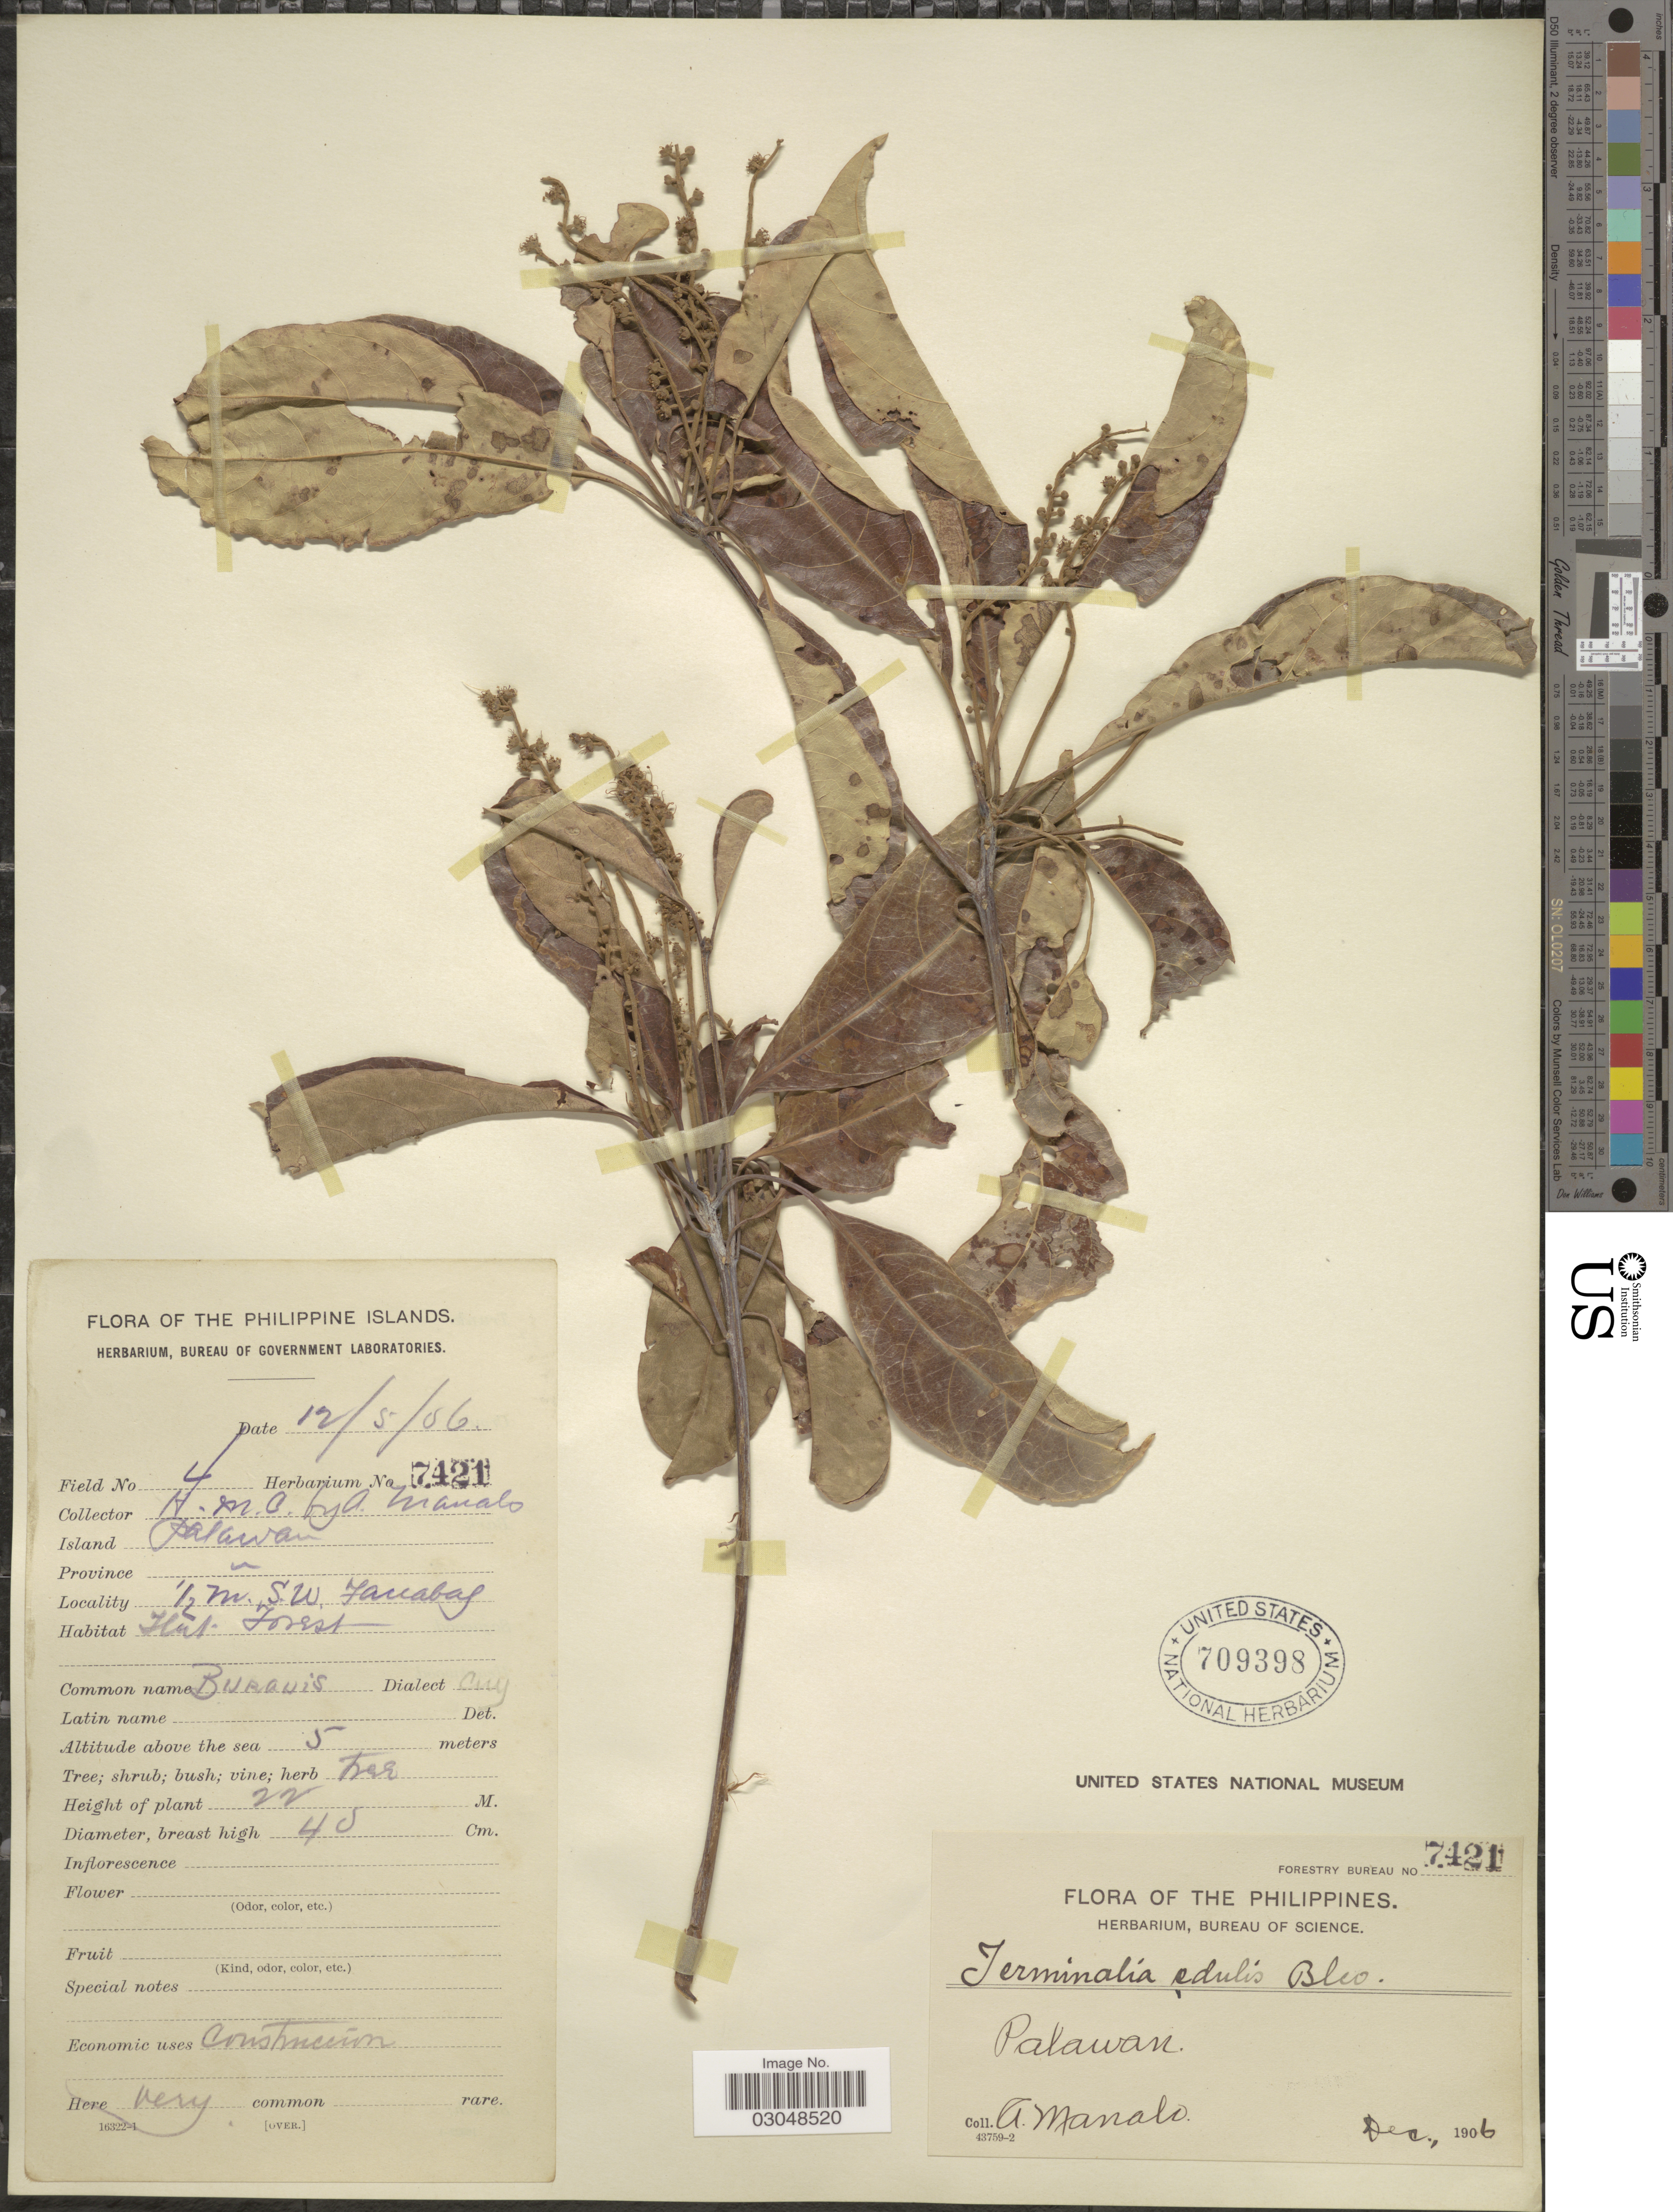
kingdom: Plantae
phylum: Tracheophyta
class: Magnoliopsida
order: Myrtales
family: Combretaceae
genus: Terminalia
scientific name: Terminalia microcarpa subsp. microcarpa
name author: Decne.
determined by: (US) Smithsonian Institution - National Museum of Natural History - Department of Botany (UNITED STATES)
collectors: A. Manalo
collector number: Forestry Bureau 7421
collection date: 1906-12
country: Philippines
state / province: Mimaropa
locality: Palawan, ½ m. S.W. Tauabas .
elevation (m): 5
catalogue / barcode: US 709398